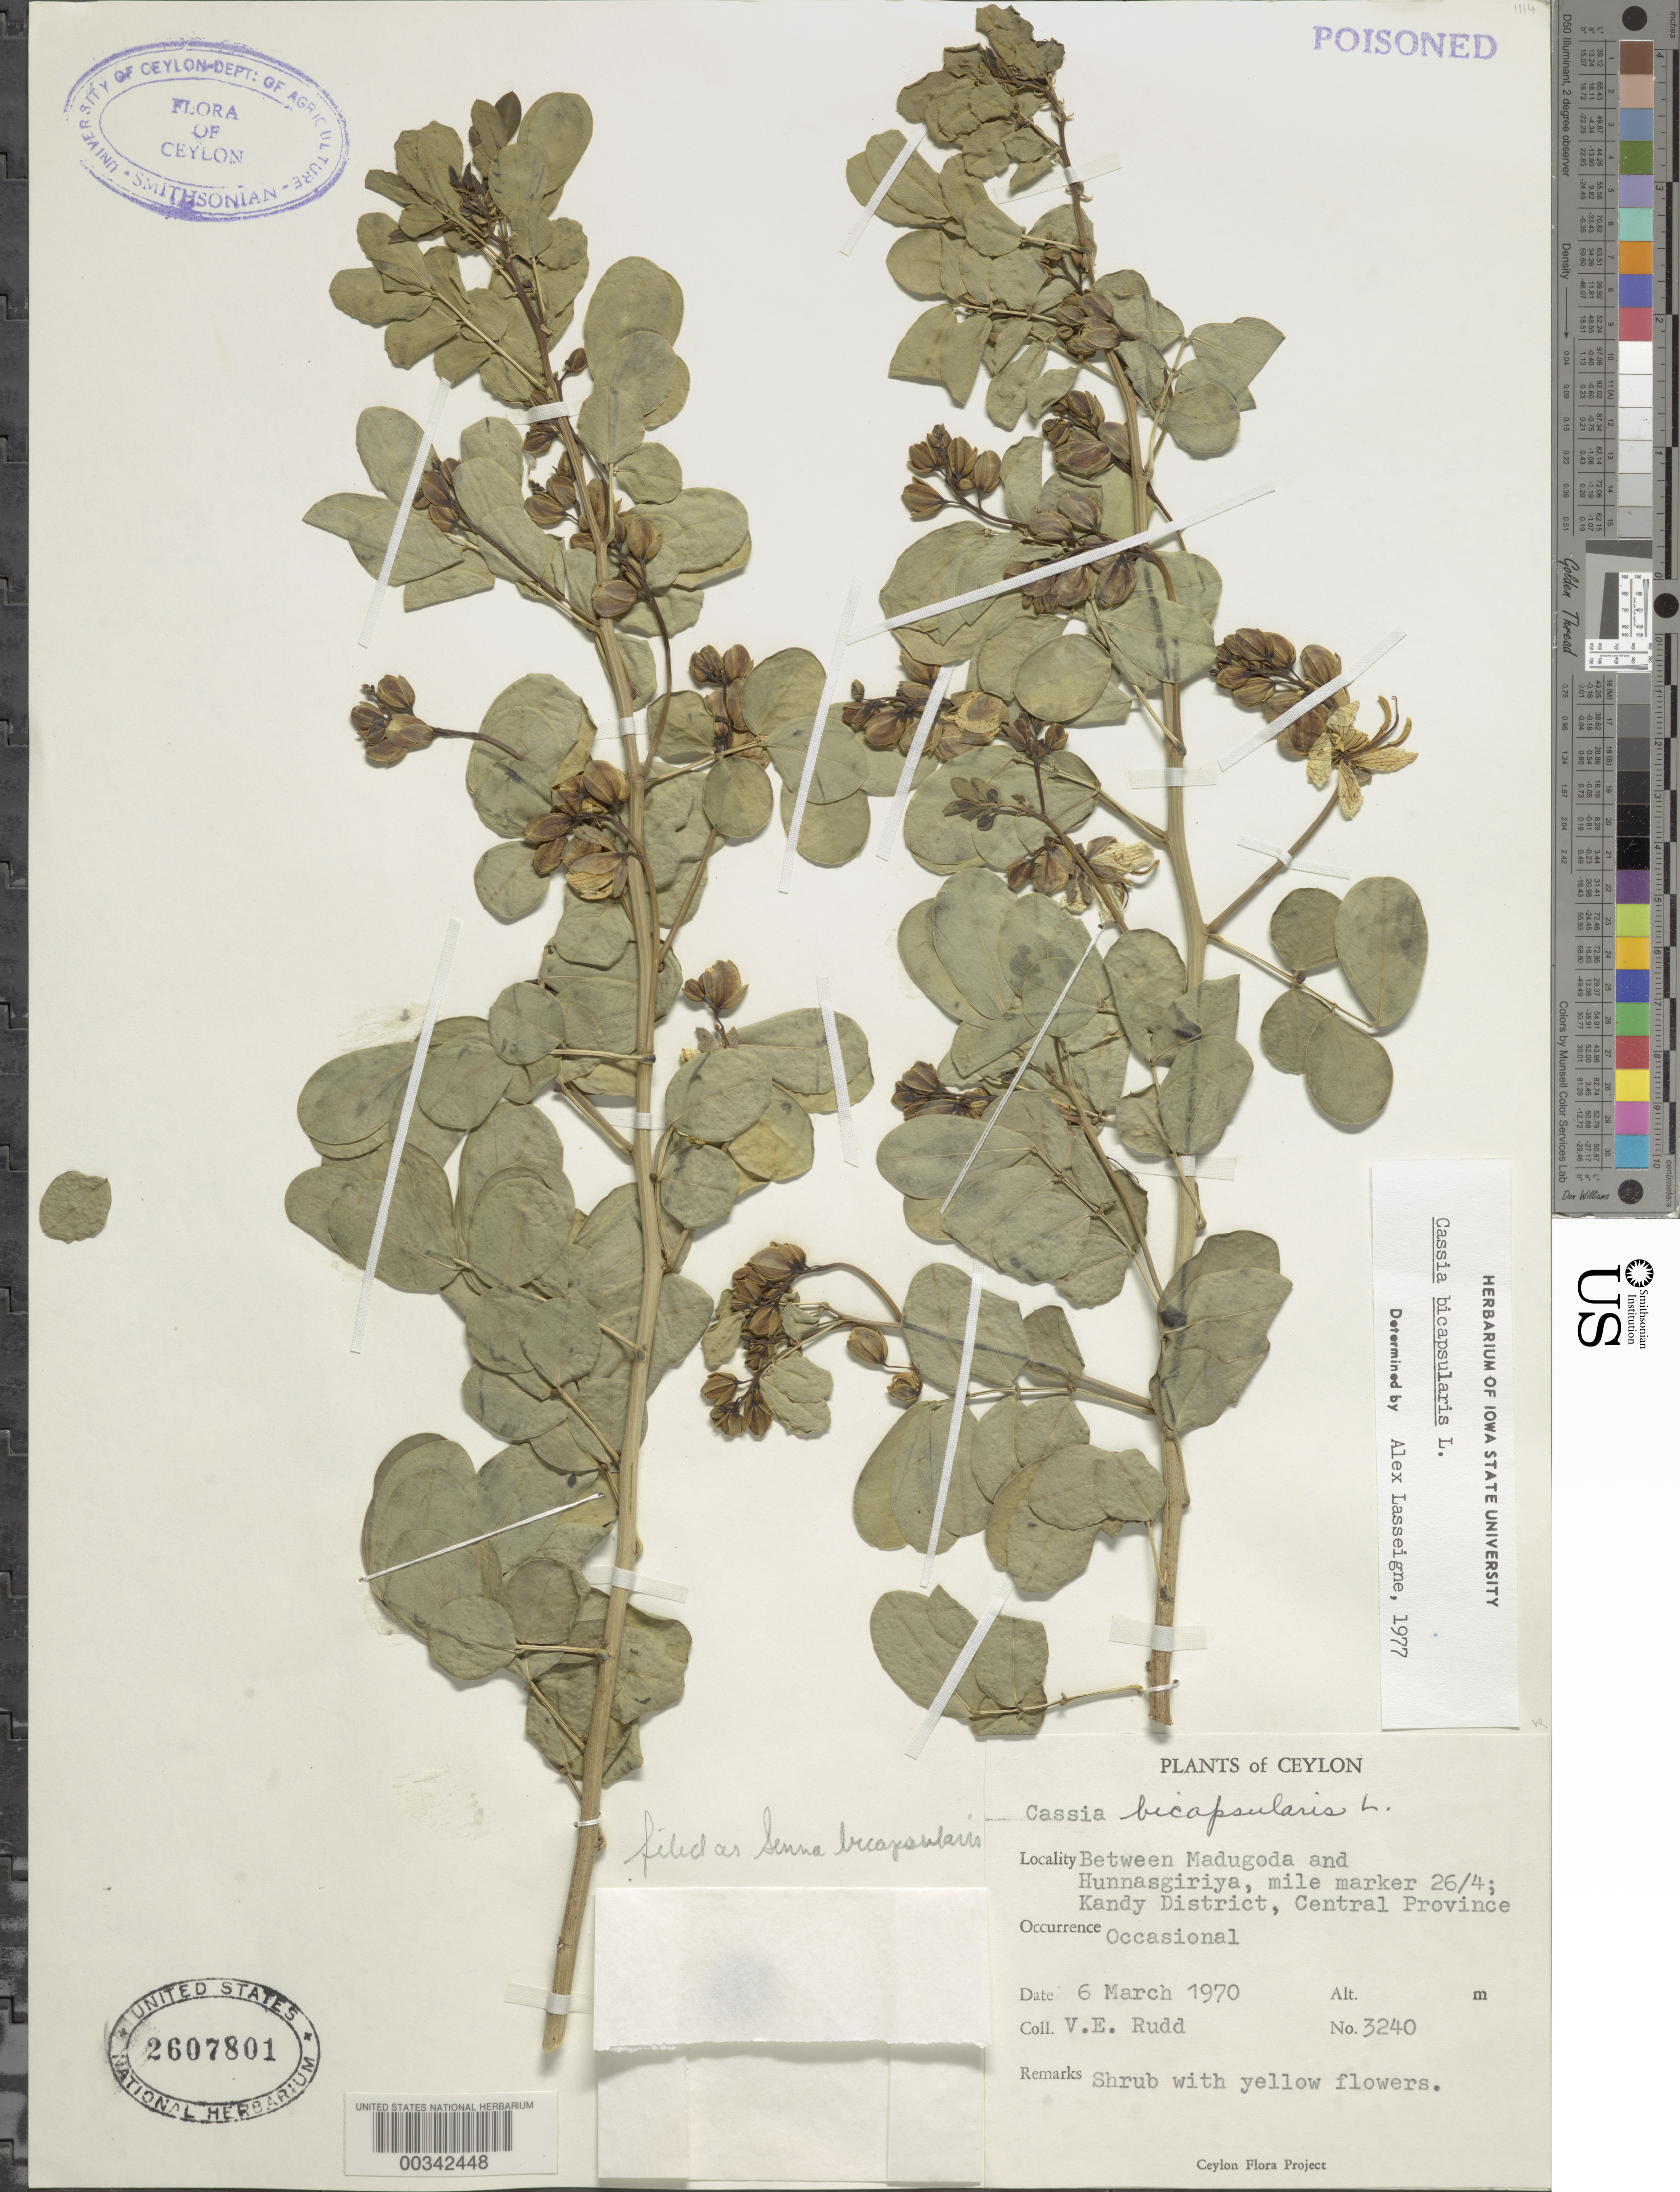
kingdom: Plantae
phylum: Tracheophyta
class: Magnoliopsida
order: Fabales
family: Fabaceae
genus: Senna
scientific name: Senna bicapsularis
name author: (L.) Roxb.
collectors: V. E. Rudd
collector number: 3240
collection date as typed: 06 Mar 1970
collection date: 1970-03-06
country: Sri Lanka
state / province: Central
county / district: Kandy Dist.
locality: Between madugoda and hunnasgiriya, mile marker 26/4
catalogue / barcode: US 2607801